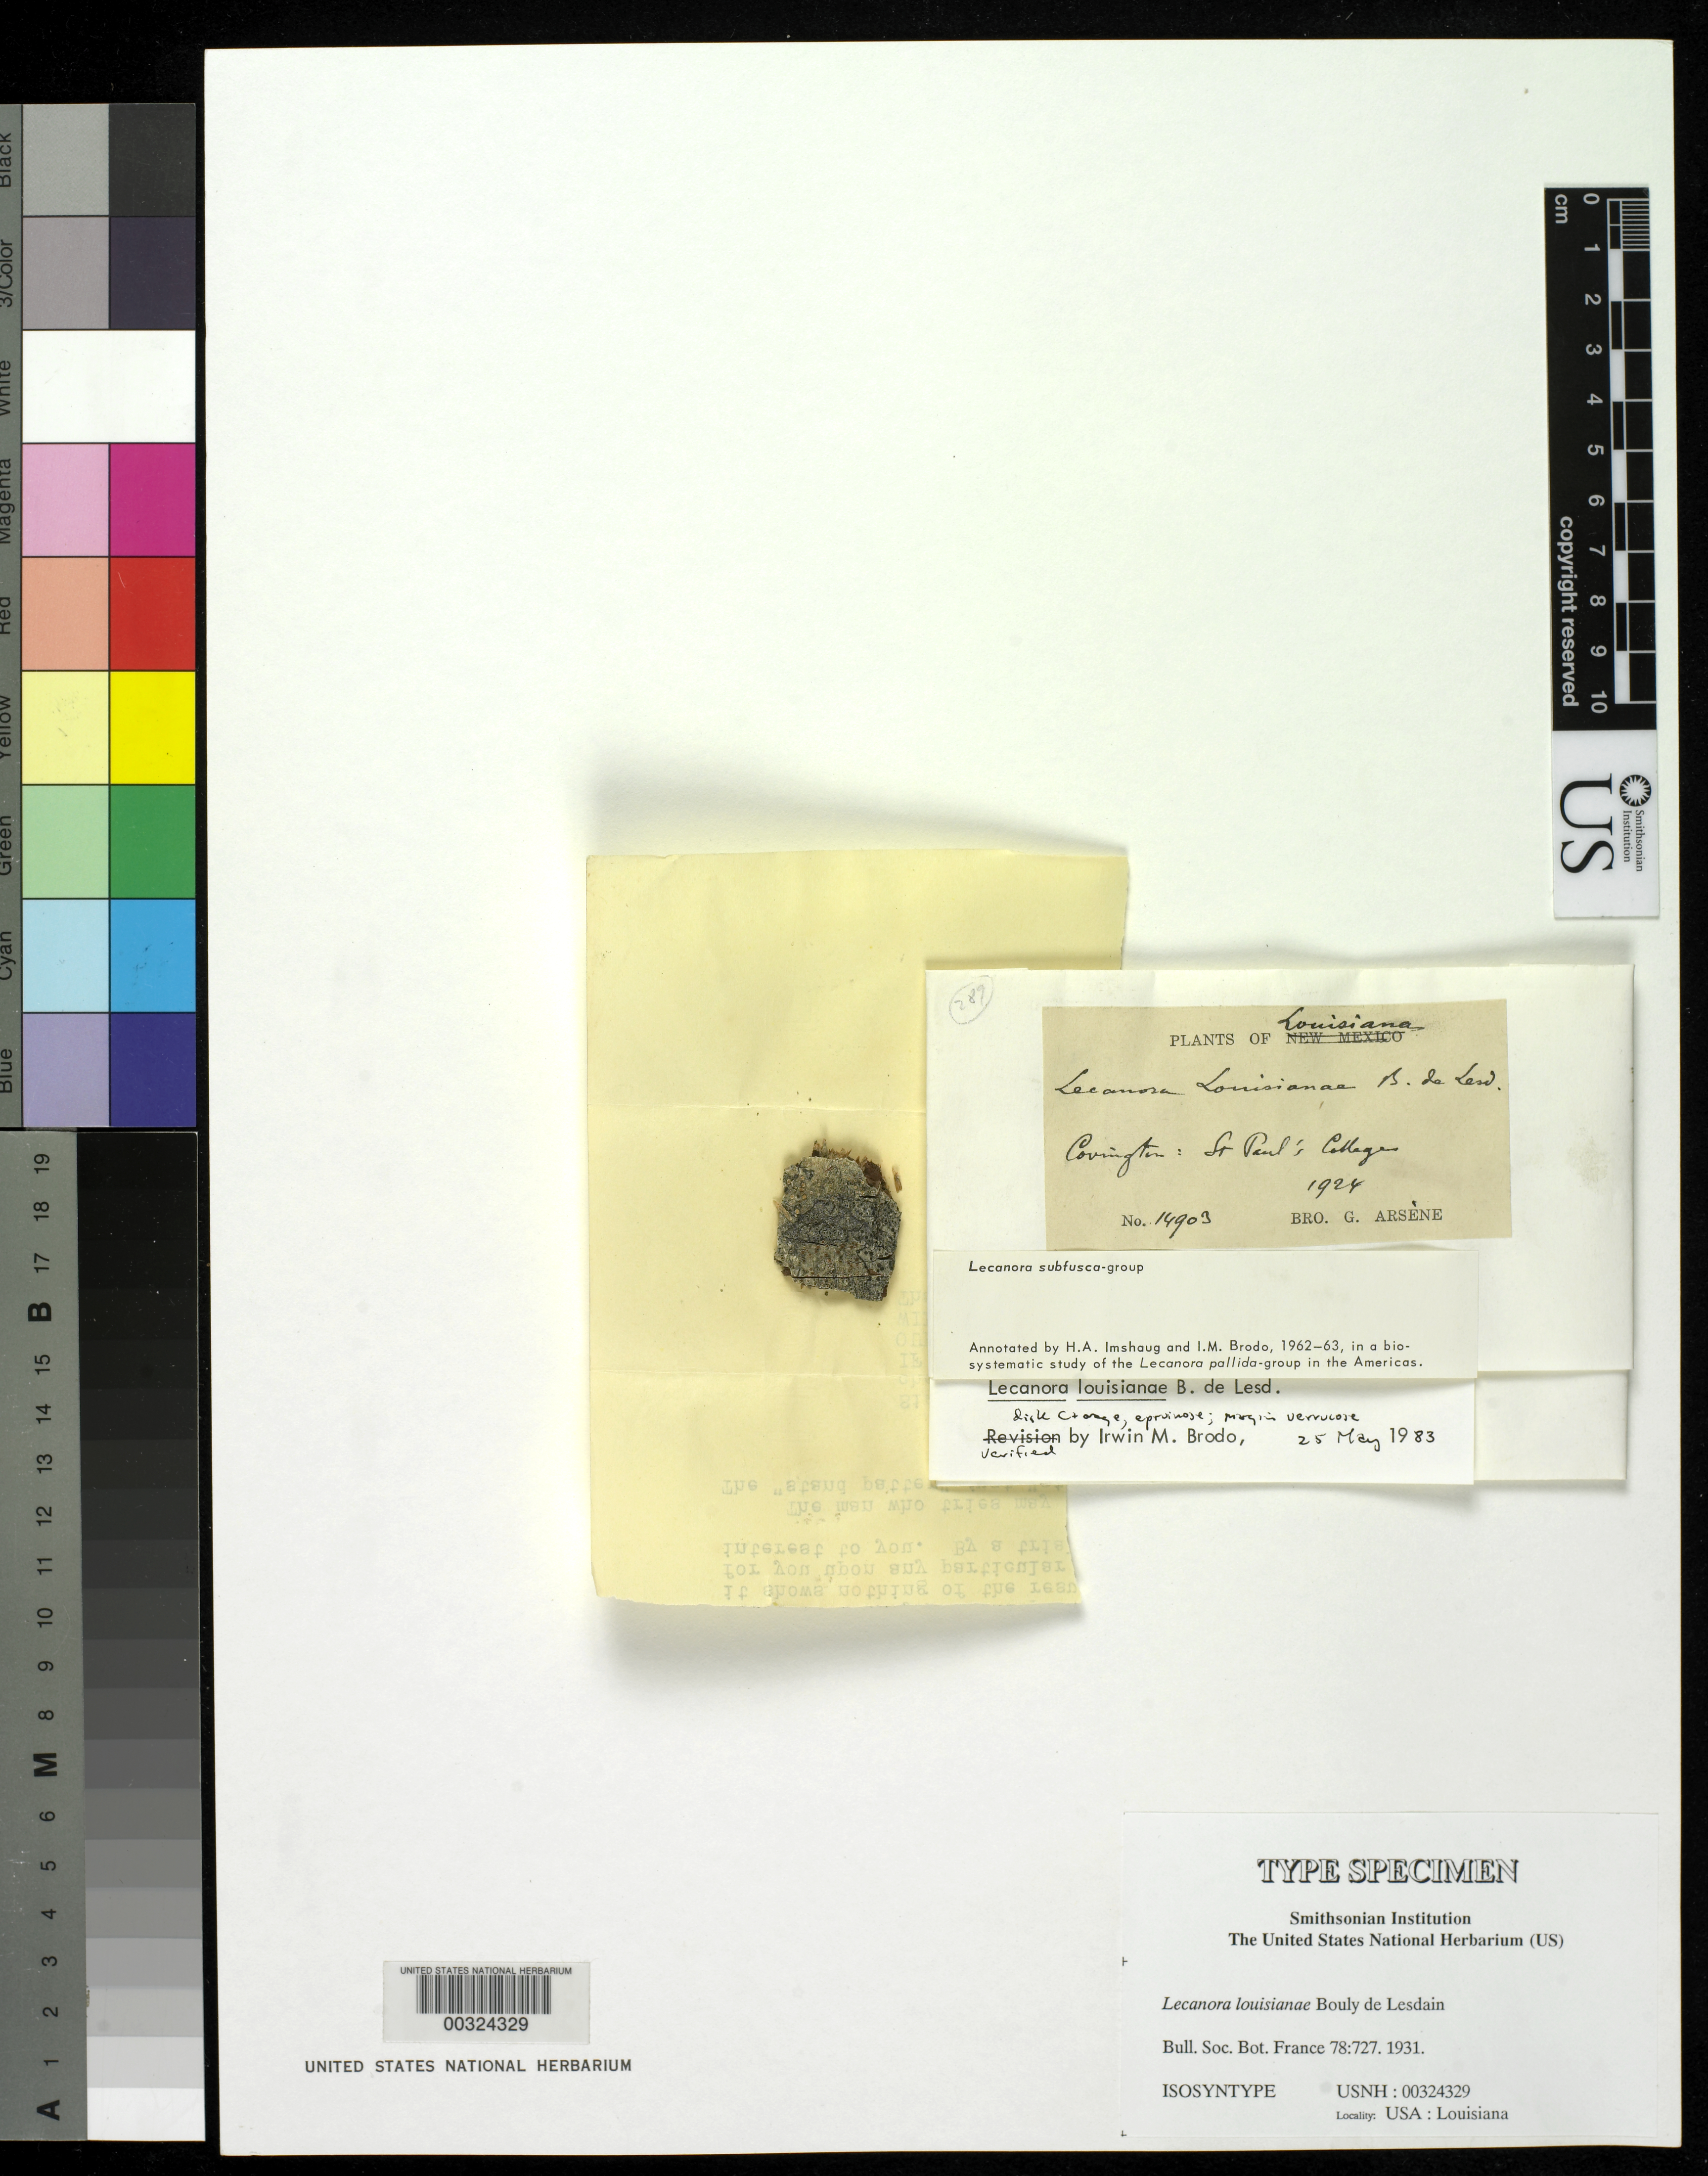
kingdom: Fungi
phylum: Ascomycota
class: Lecanoromycetes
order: Lecanorales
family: Lecanoraceae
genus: Lecanora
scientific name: Lecanora louisianae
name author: B. de Lesd.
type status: Isosyntype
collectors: Bro. G. Arsène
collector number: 14903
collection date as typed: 1924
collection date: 1924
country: United States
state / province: Louisiana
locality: Covington, St. Paul's College.